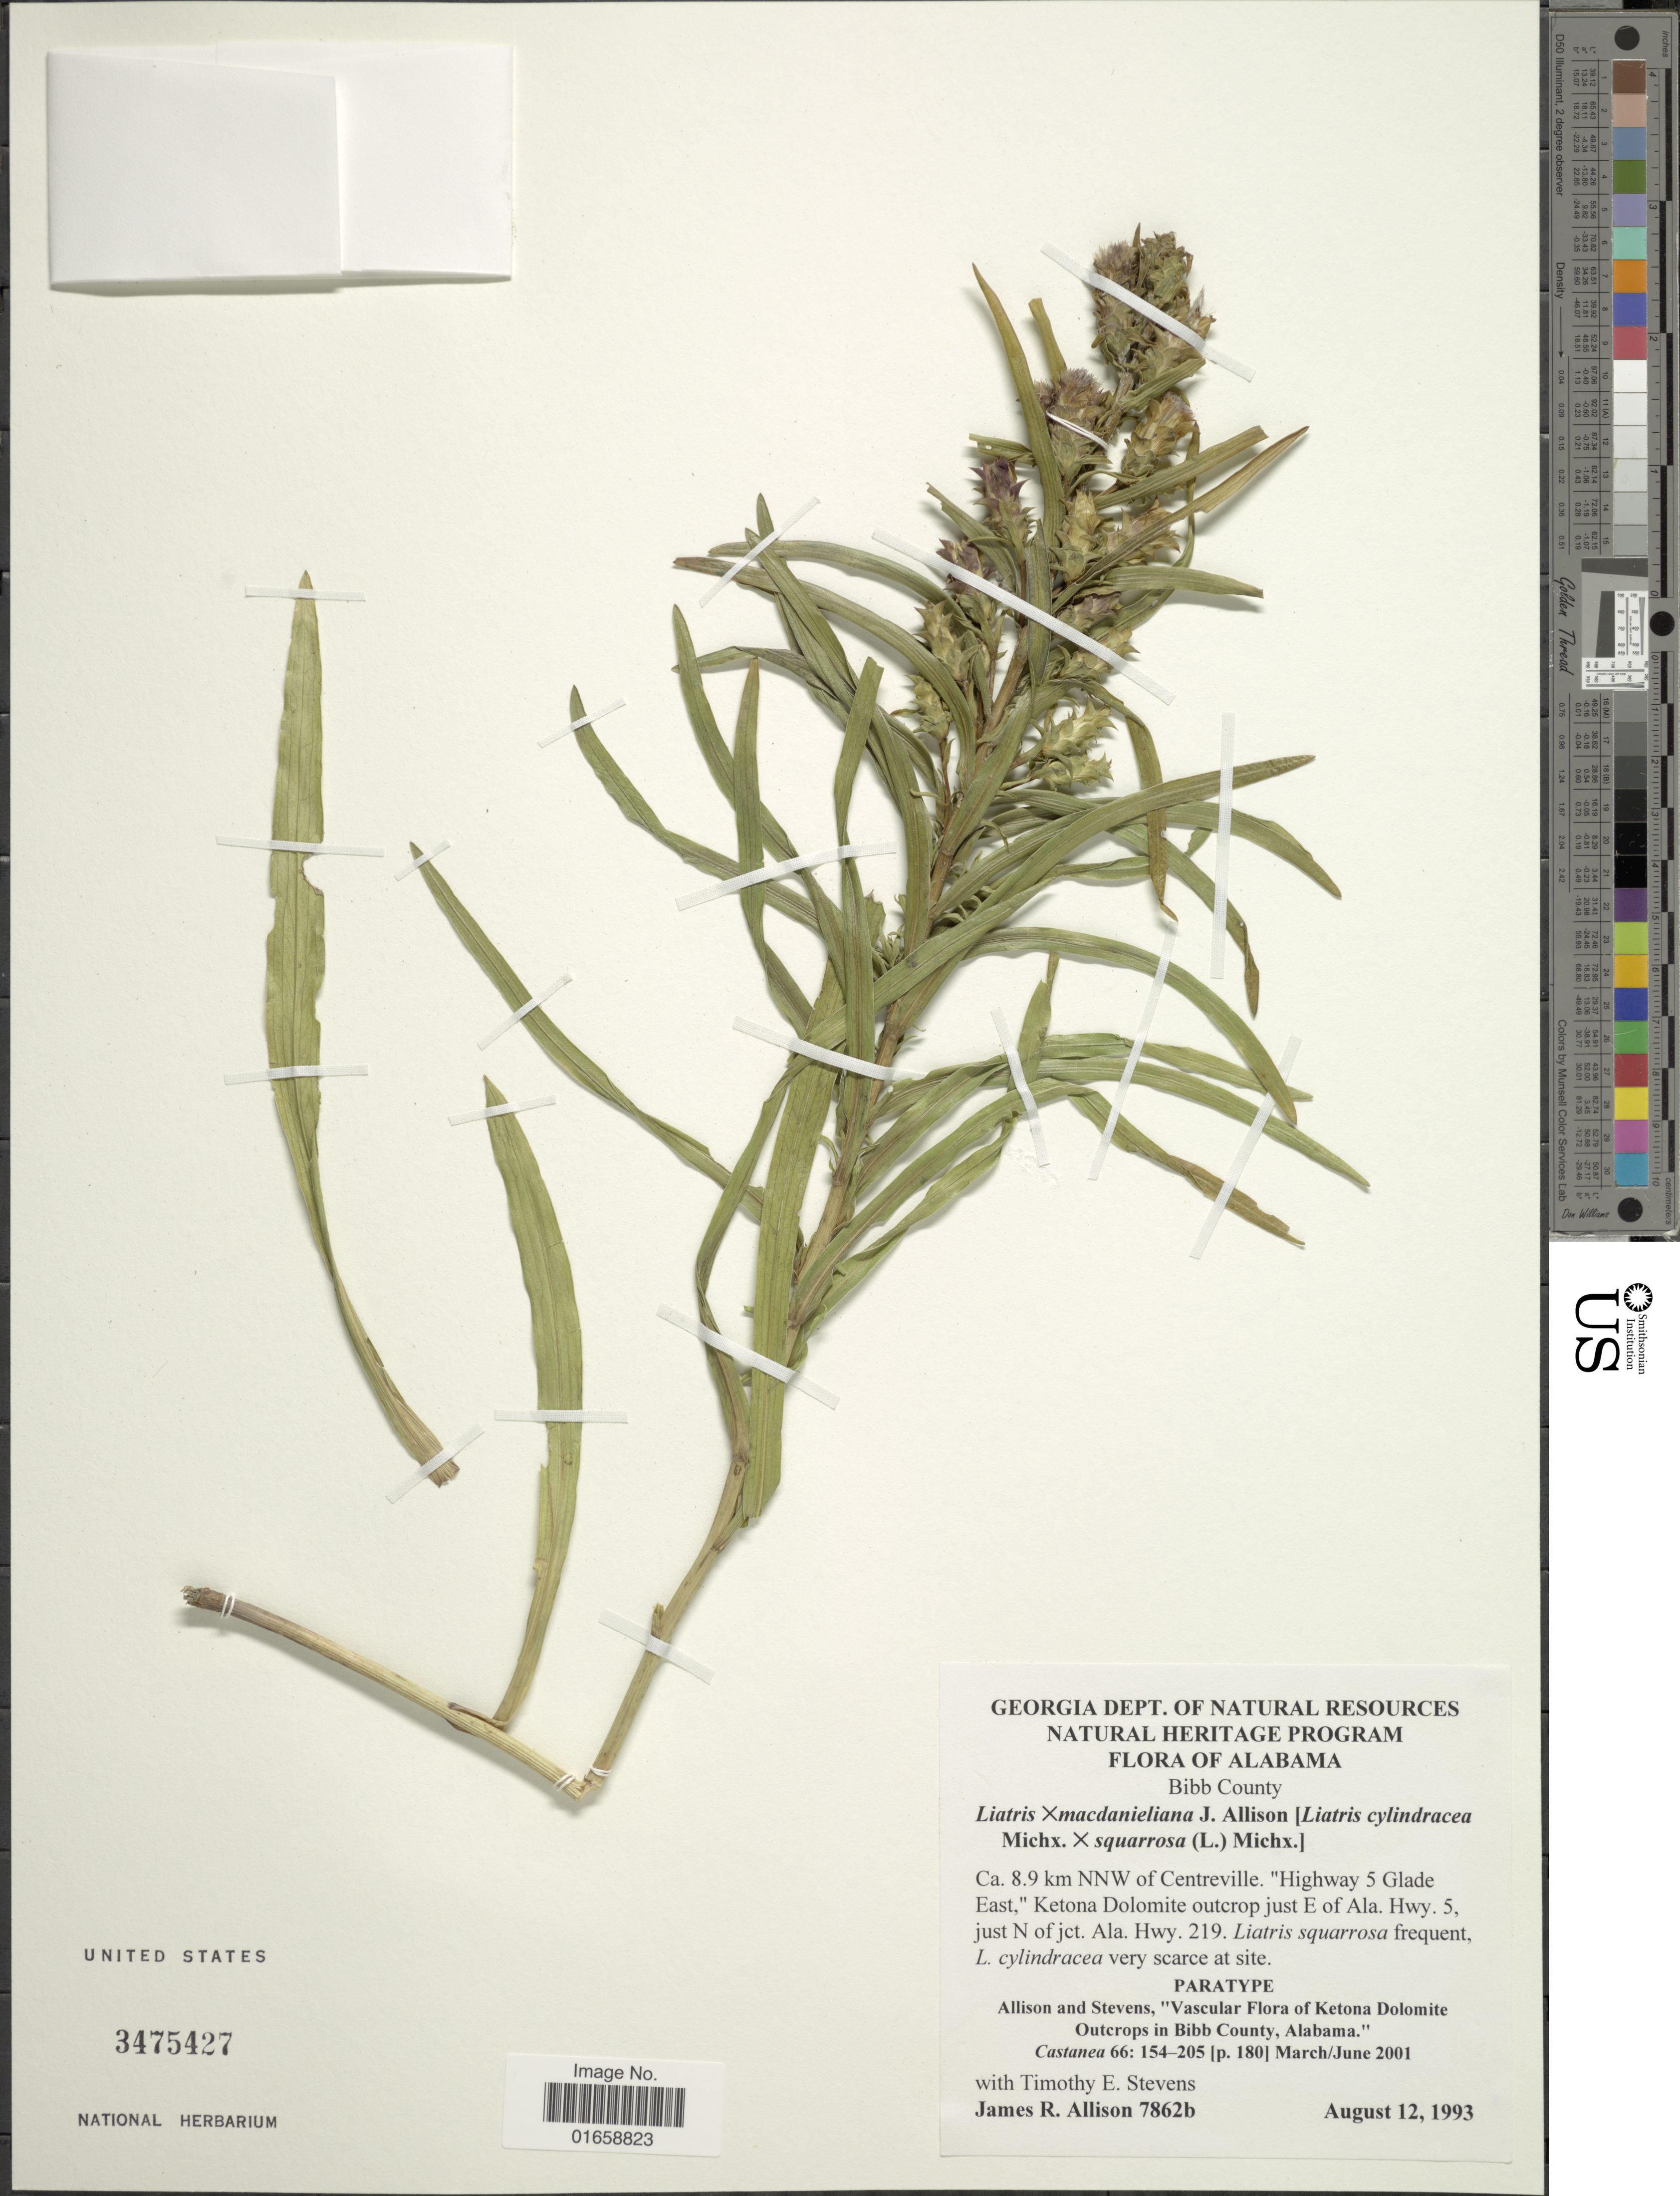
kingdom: Plantae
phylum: Tracheophyta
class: Magnoliopsida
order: Asterales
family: Asteraceae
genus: Liatris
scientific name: Liatris x macdanieliana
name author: J.R. Allison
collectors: T. Stevens & J. R. Allison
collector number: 7862b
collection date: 1993-08-12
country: United States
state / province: Alabama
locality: Ca. 8.9 km NNW of Centreville. "Highway 5 Glade East," Ketona Dolomite outcrop just E of Ala. Hwy. 5 just N of jct. Ala. Hwy. 219, Bibb County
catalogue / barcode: US 3475427